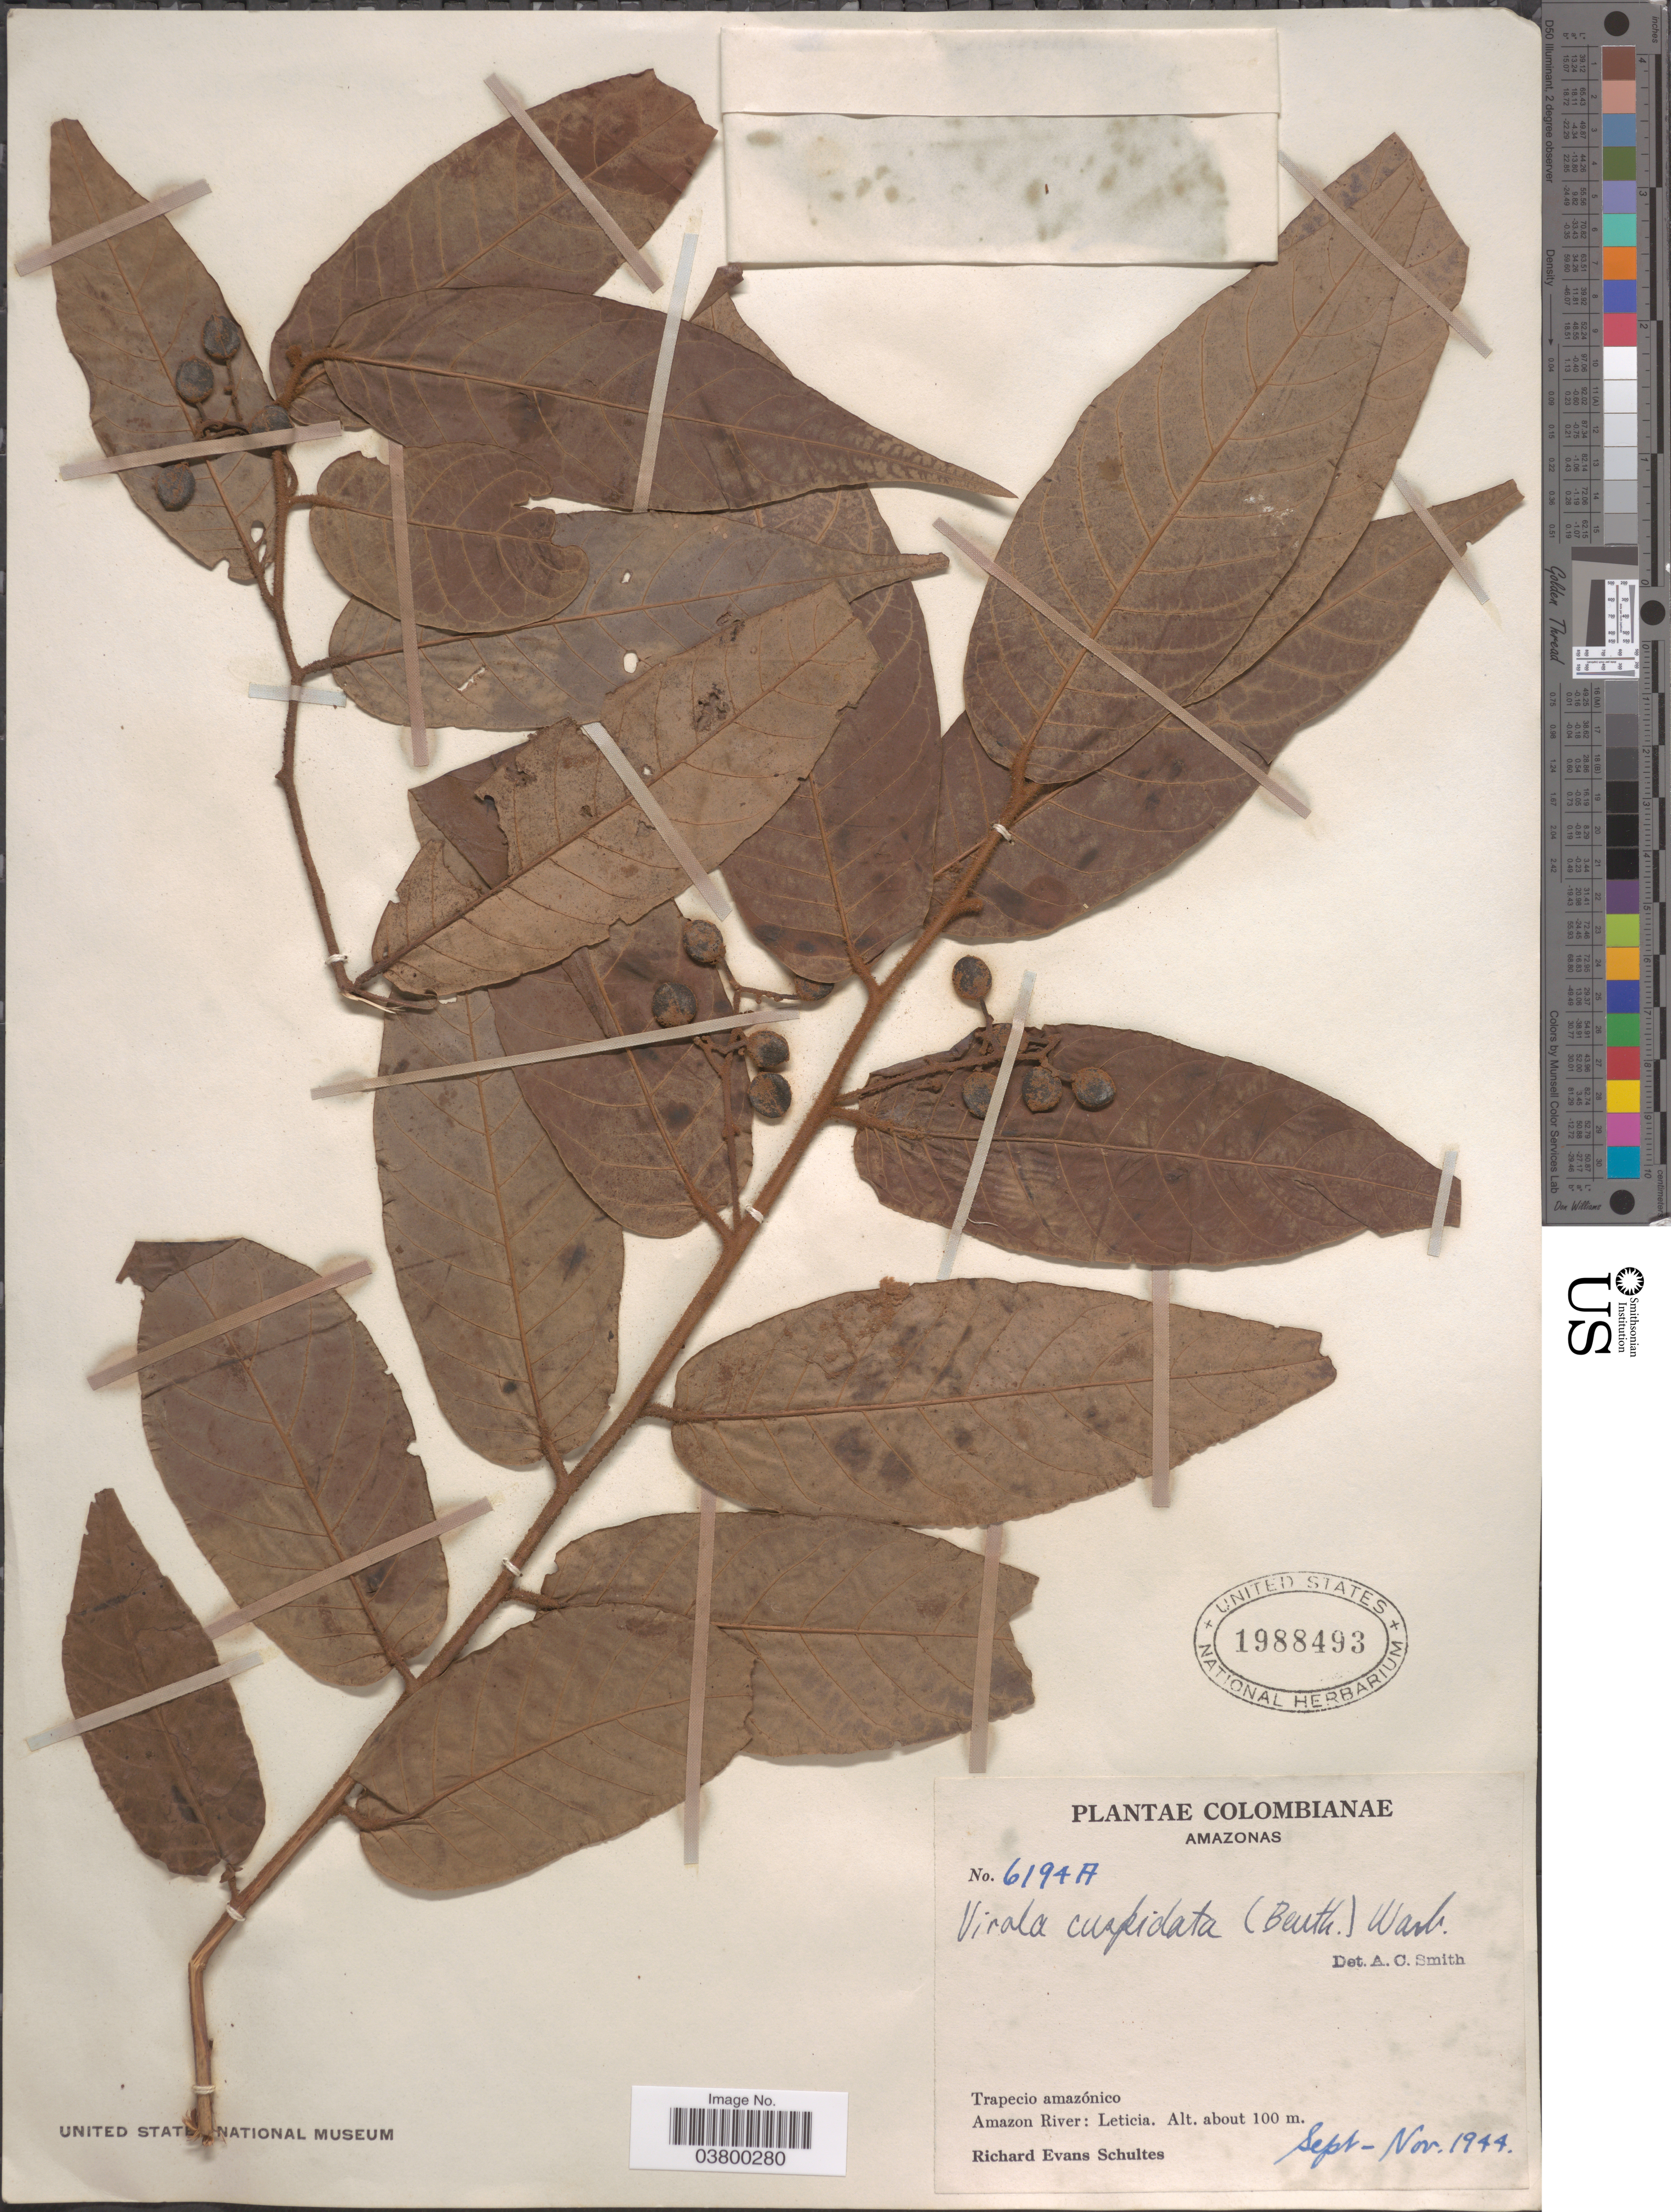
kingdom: Plantae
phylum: Tracheophyta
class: Magnoliopsida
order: Magnoliales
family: Myristicaceae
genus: Virola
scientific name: Virola elongata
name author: (Benth.) Warb.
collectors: R. E. Schultes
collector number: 6194A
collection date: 1944-09/1944-11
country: Colombia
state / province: Amazônas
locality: Trapecio amazónico. Amazon River: Leticia.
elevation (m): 100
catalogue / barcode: US 1988493